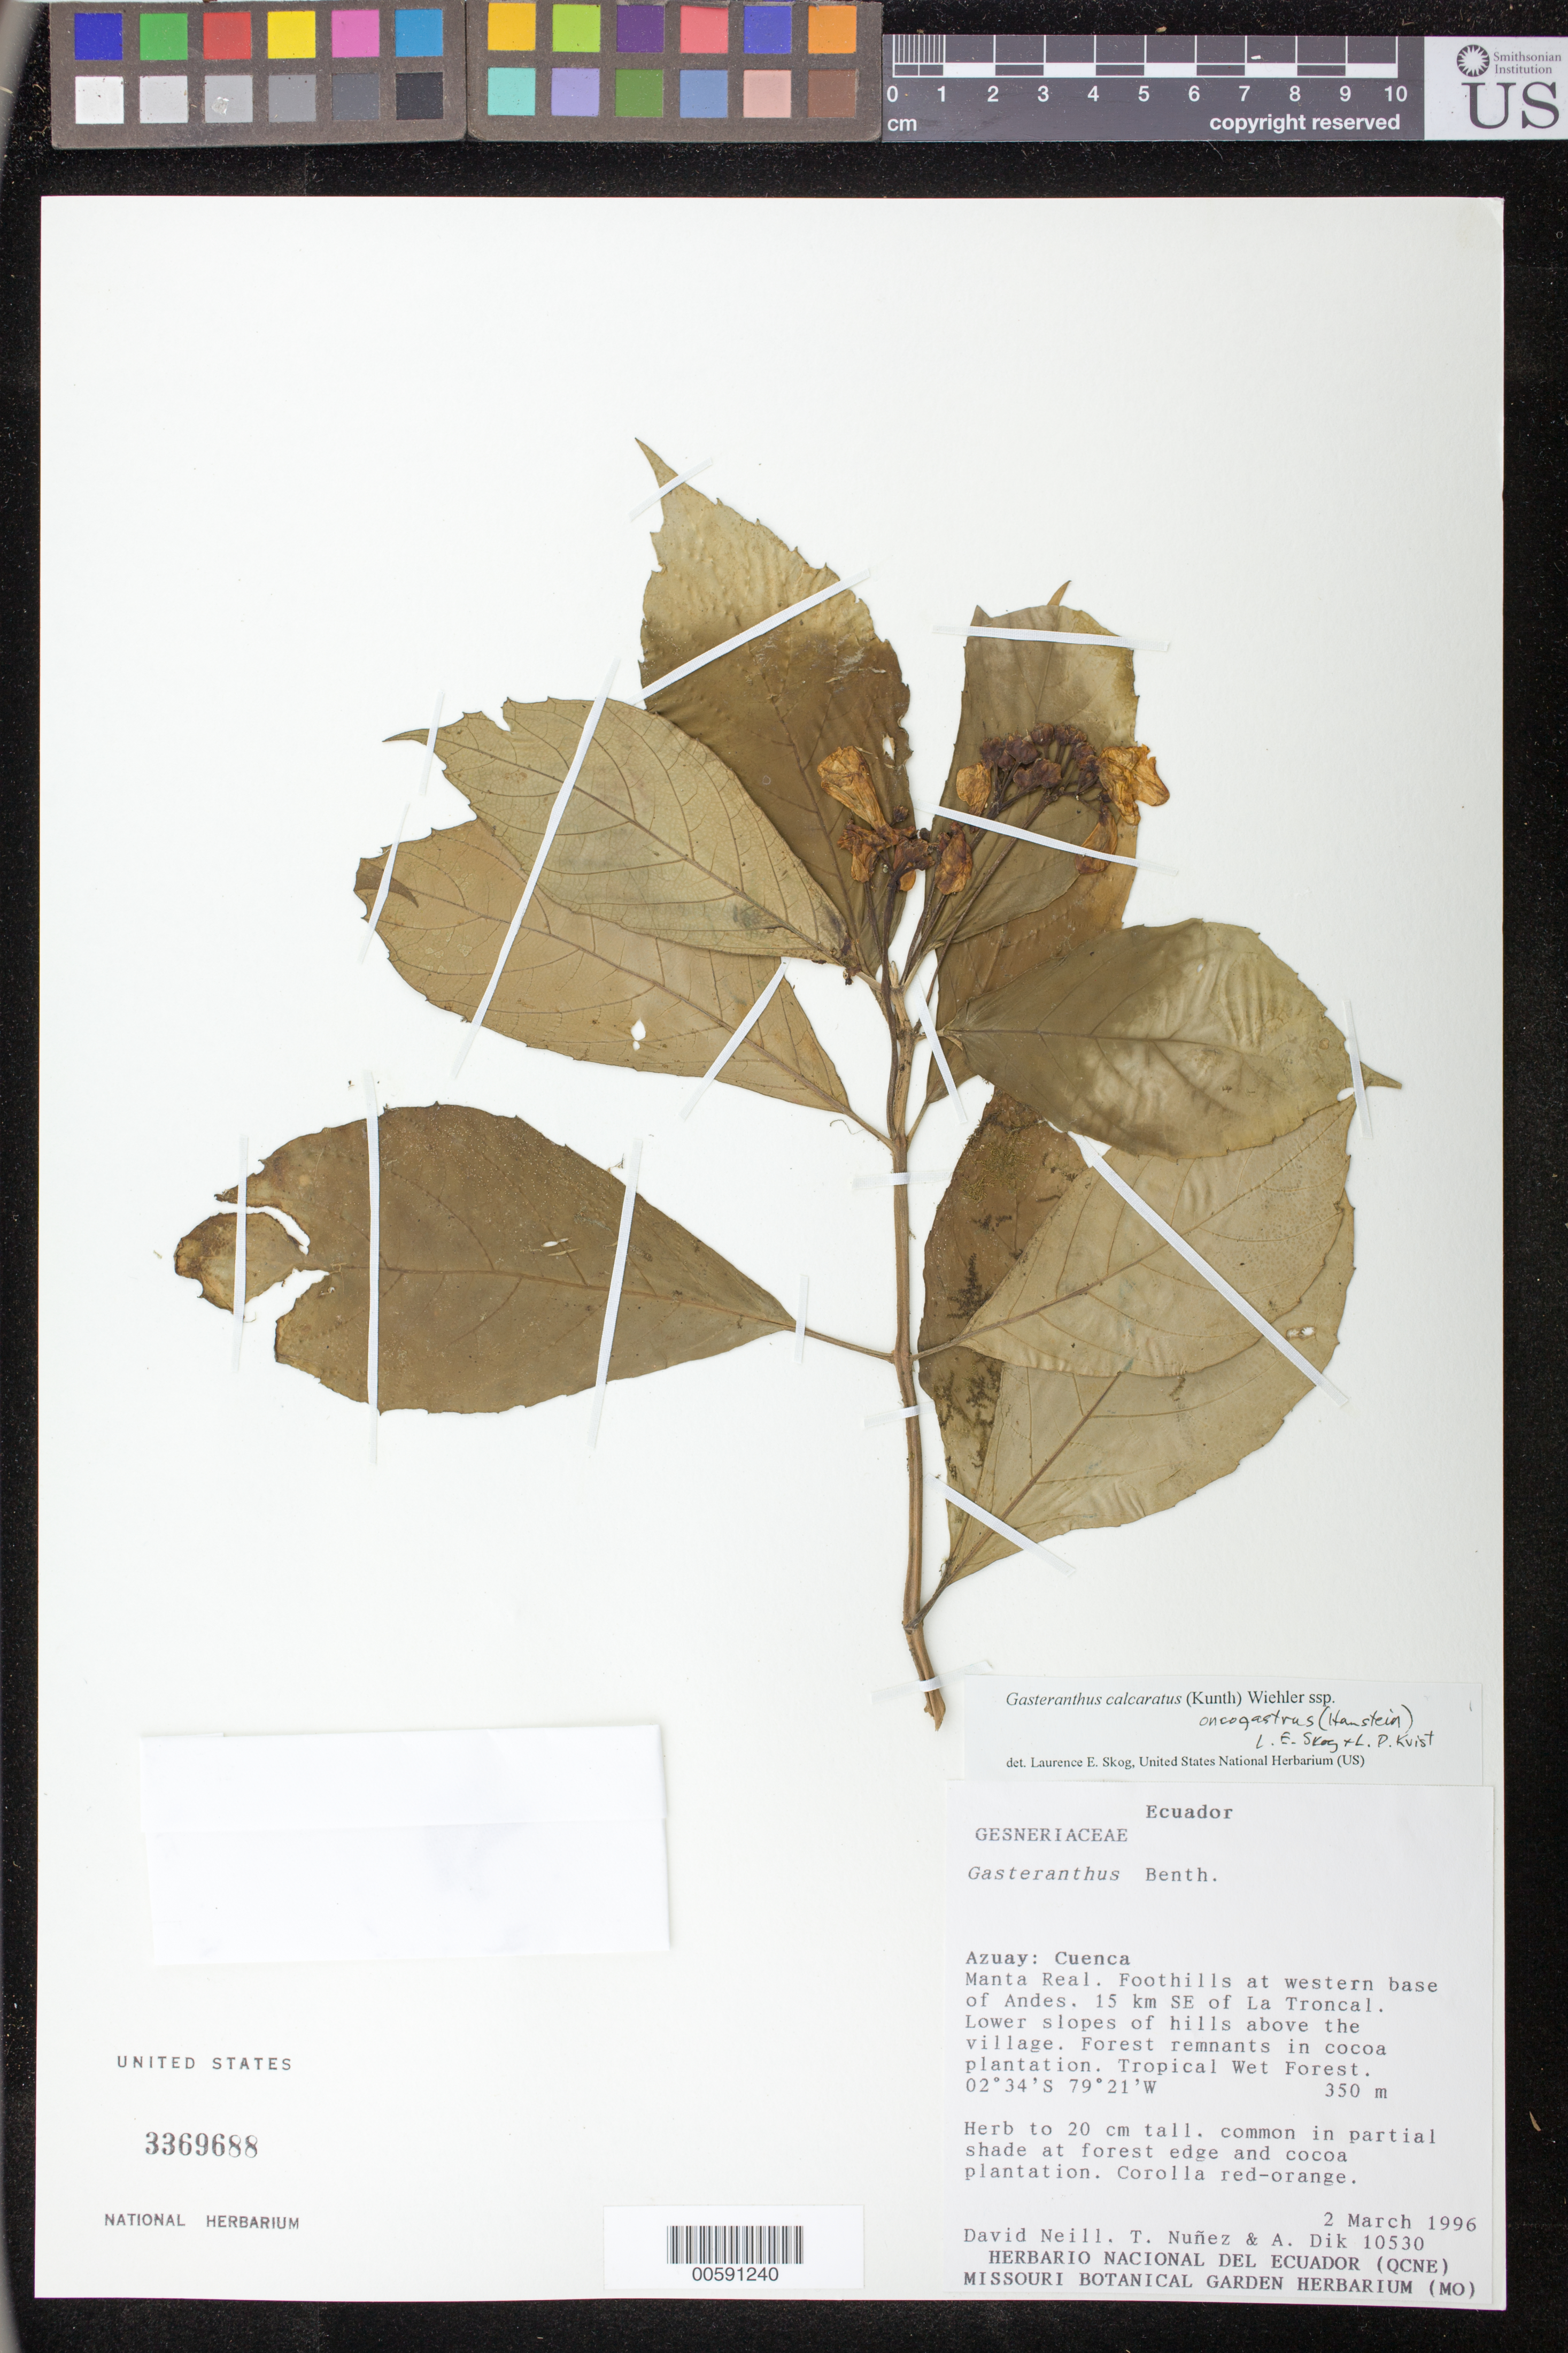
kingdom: Plantae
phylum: Tracheophyta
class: Magnoliopsida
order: Lamiales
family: Gesneriaceae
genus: Sinningia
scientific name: Sinningia incarnata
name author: (Aubl.) D.L. Denham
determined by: Skog, Laurence E.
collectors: D. A. Neill, T. Núñez & A. Dik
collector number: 10530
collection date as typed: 02 Mar 1996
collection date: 1996-03-02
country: Ecuador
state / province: Azuay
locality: Cuenca. Manta Real, foothills at western base of Andes, 15 km SE of La Troncal, lower slopes of hills above the village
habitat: Forest remnants in cocoa plantation; tropical wet forest; common in partial shade at forest edge and cocoa plantation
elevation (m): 350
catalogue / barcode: US 3369688